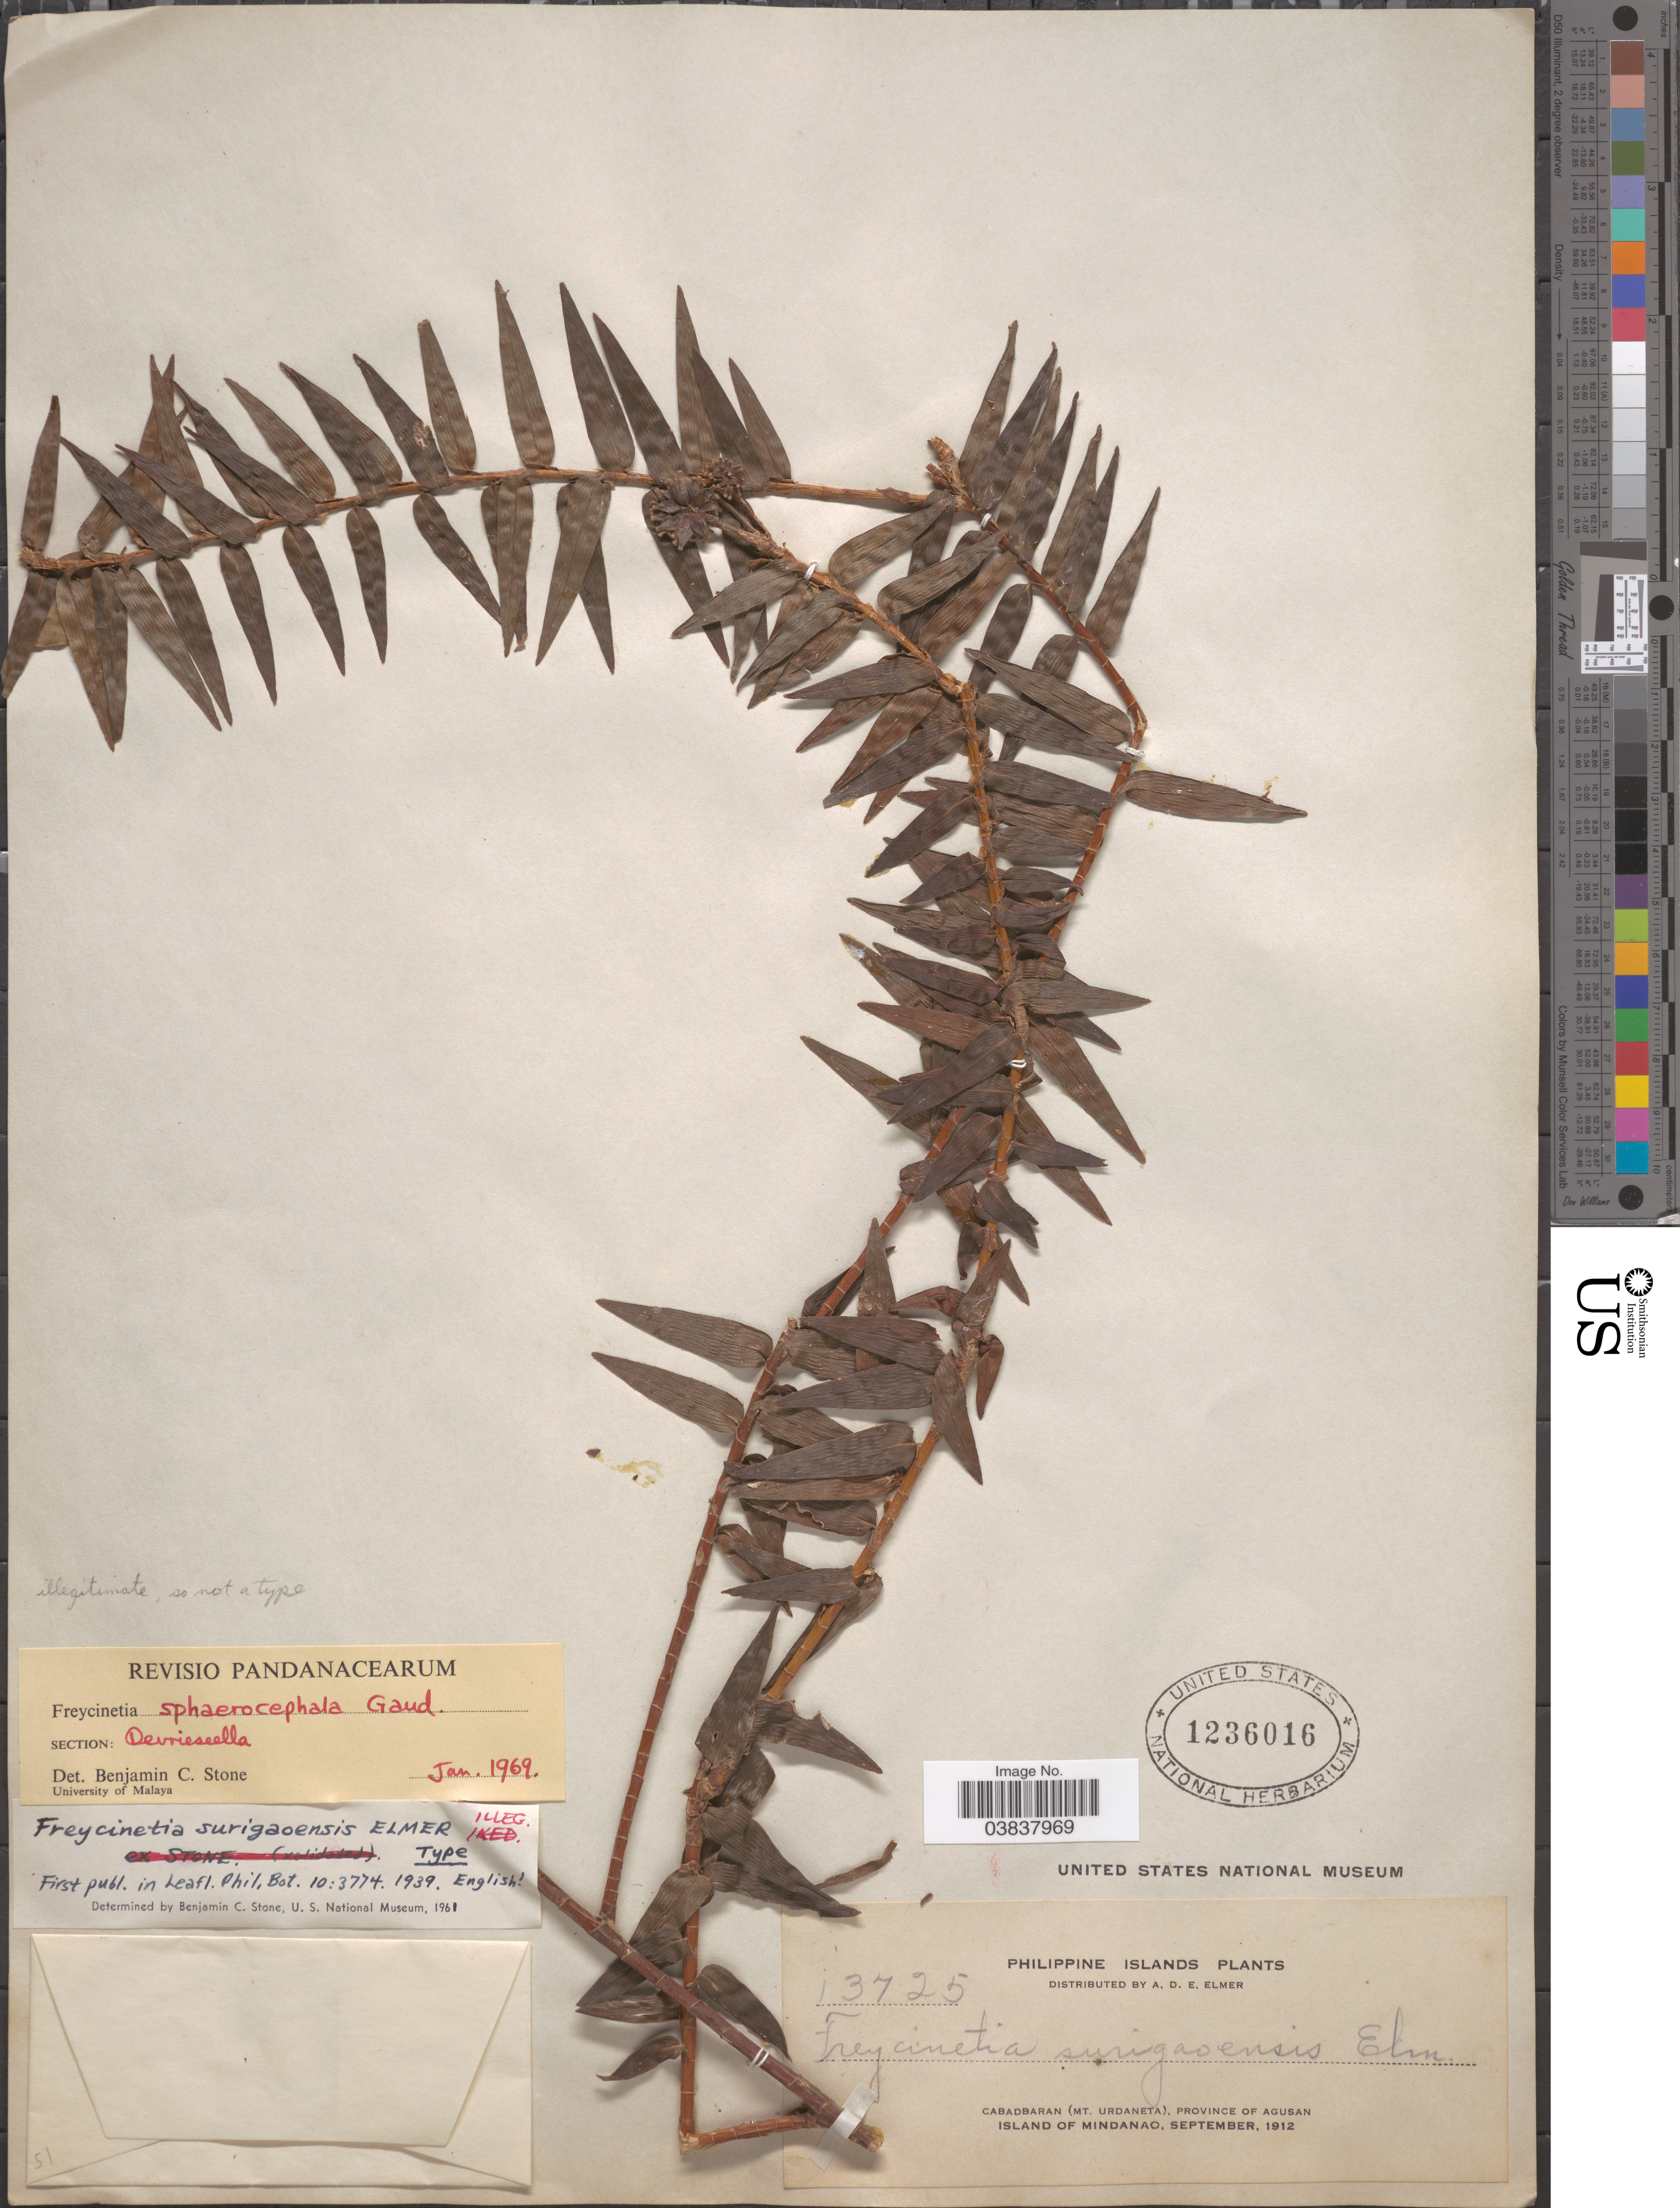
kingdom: Plantae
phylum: Tracheophyta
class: Liliopsida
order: Pandanales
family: Pandanaceae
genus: Freycinetia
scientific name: Freycinetia sphaerocephala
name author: Gaudich.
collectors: A. D. E. Elmer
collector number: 13725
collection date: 1912-09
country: Philippines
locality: Cabadbaran (Mt. Urdaneta), Province of Agusan, Island of Mindanao.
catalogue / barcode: US 1236016